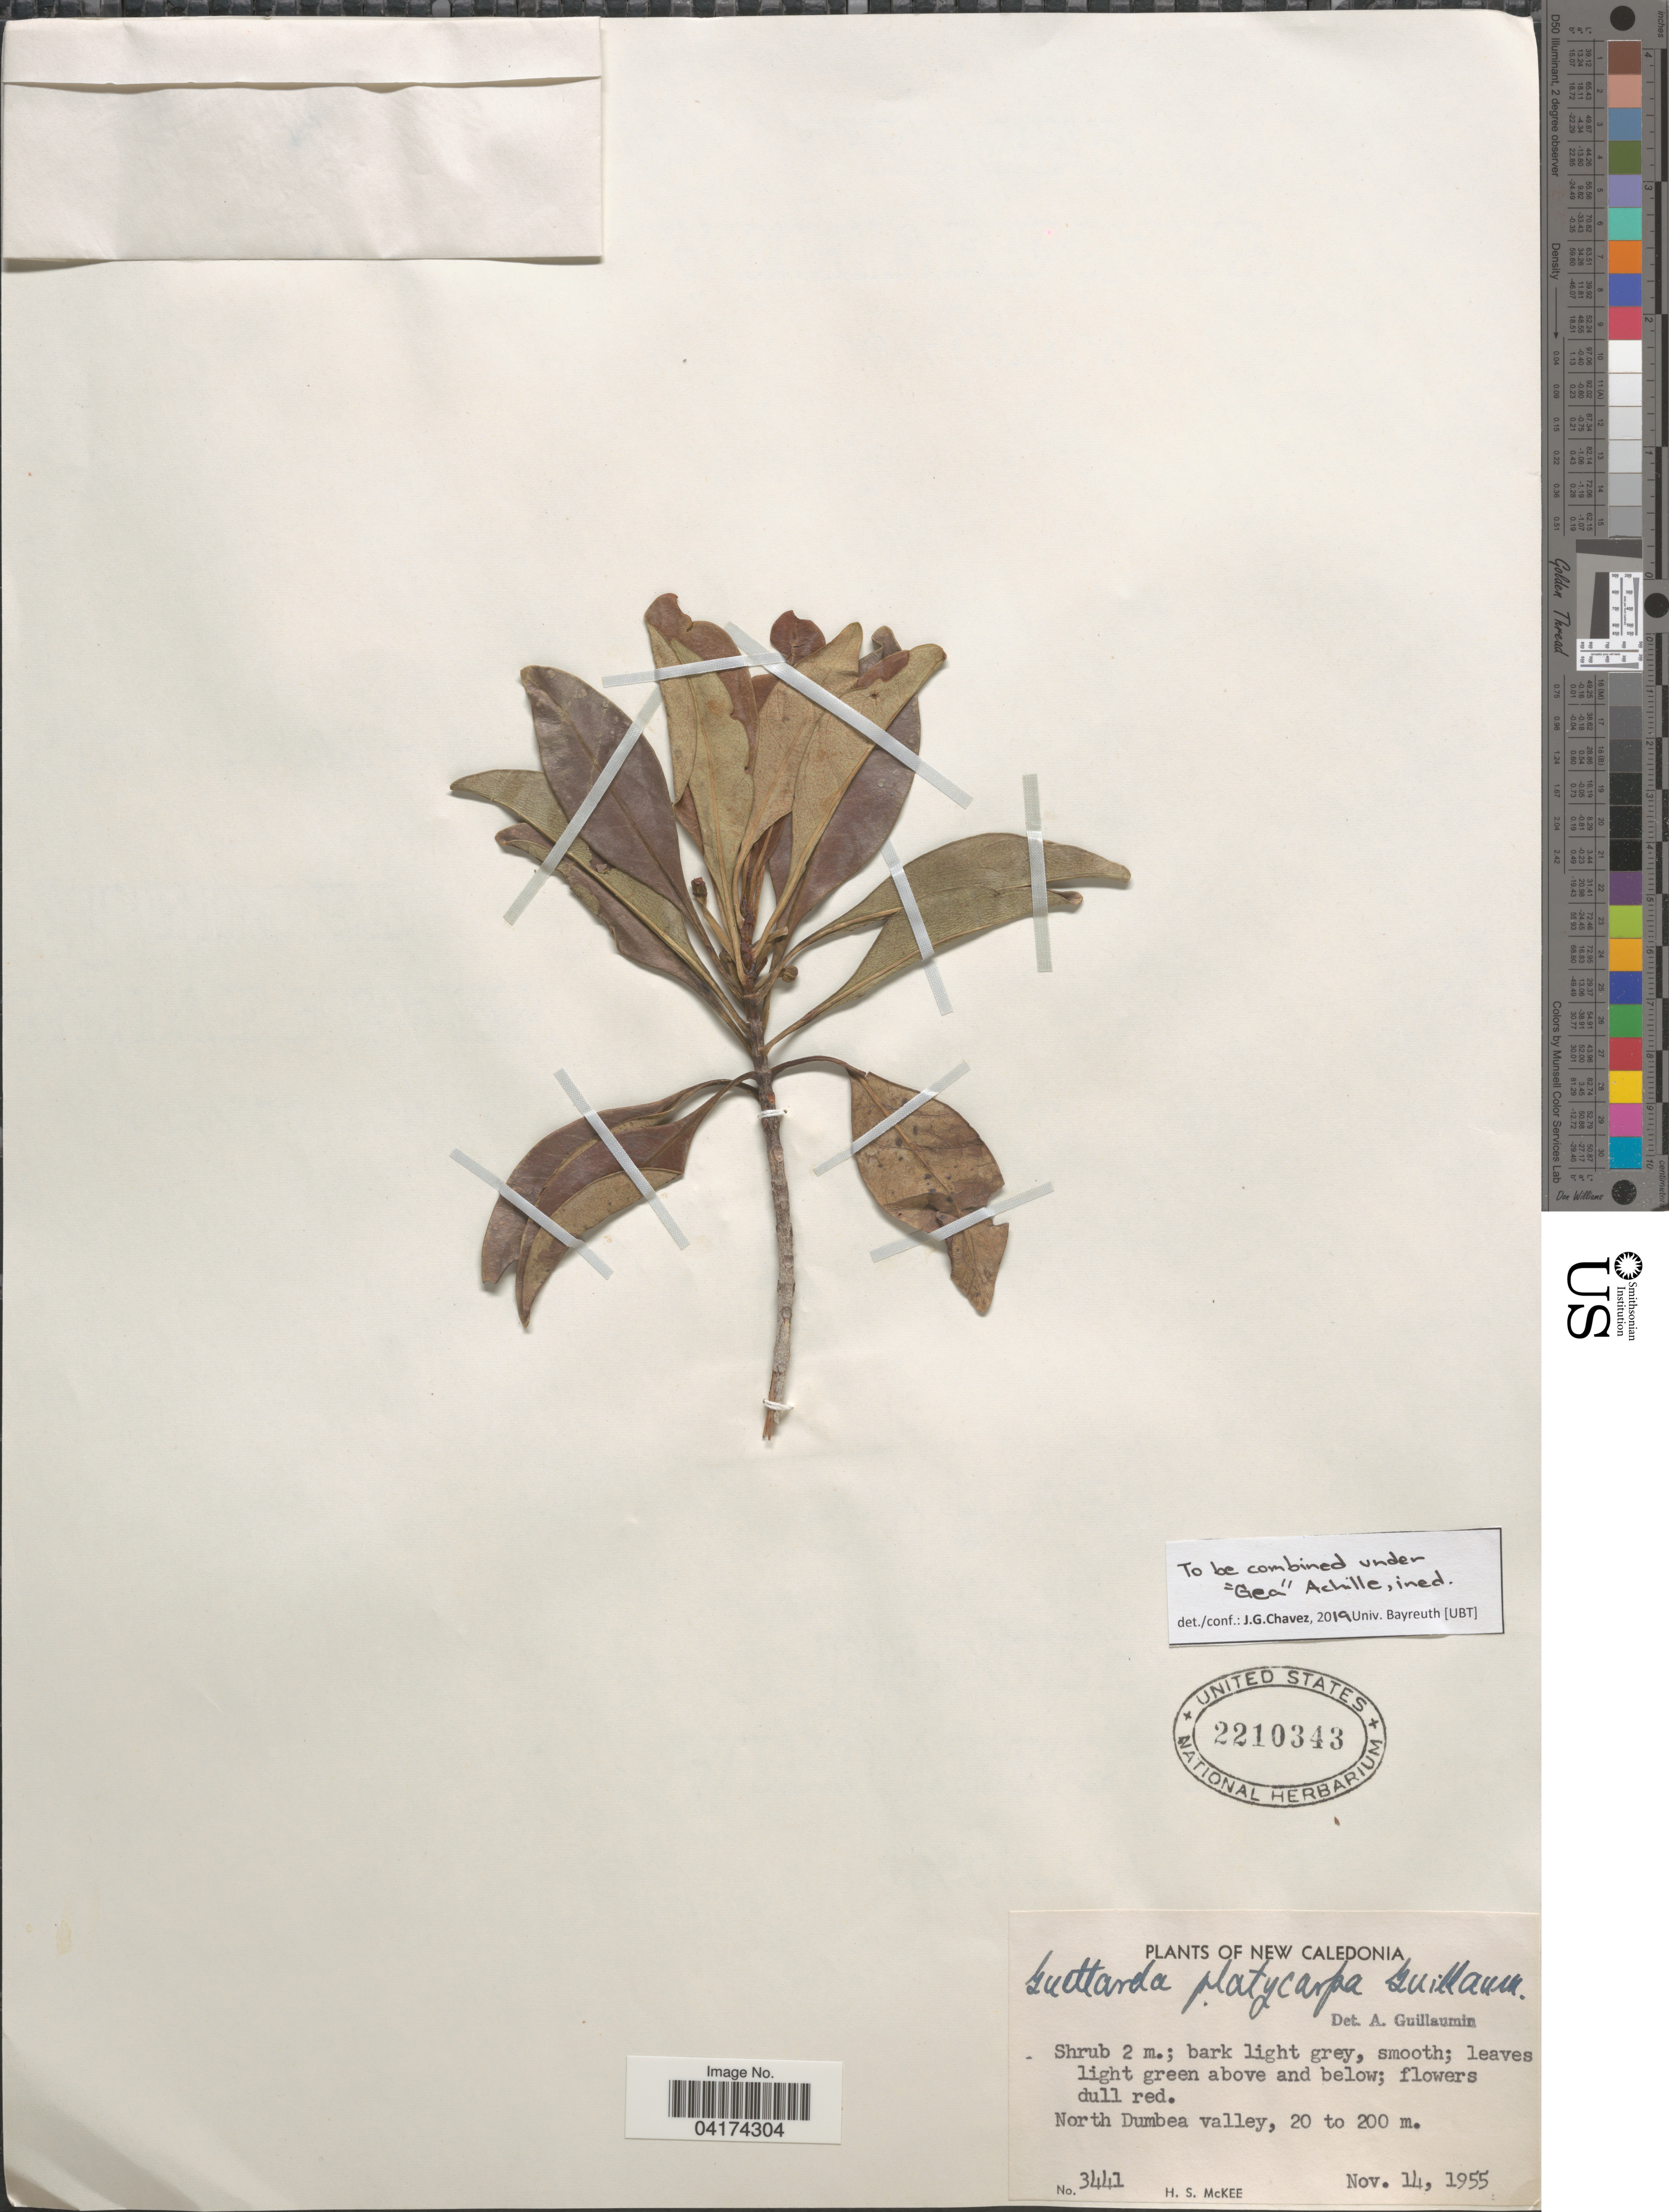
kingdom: Plantae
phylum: Tracheophyta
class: Magnoliopsida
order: Gentianales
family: Rubiaceae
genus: Guettarda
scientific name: Guettarda platycarpa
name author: (Montrouz.) Guillaumin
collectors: H. S. McKee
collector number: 3441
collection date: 1955-11-14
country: New Caledonia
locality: North Dumbea valley.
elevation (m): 20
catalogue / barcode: US 2210343